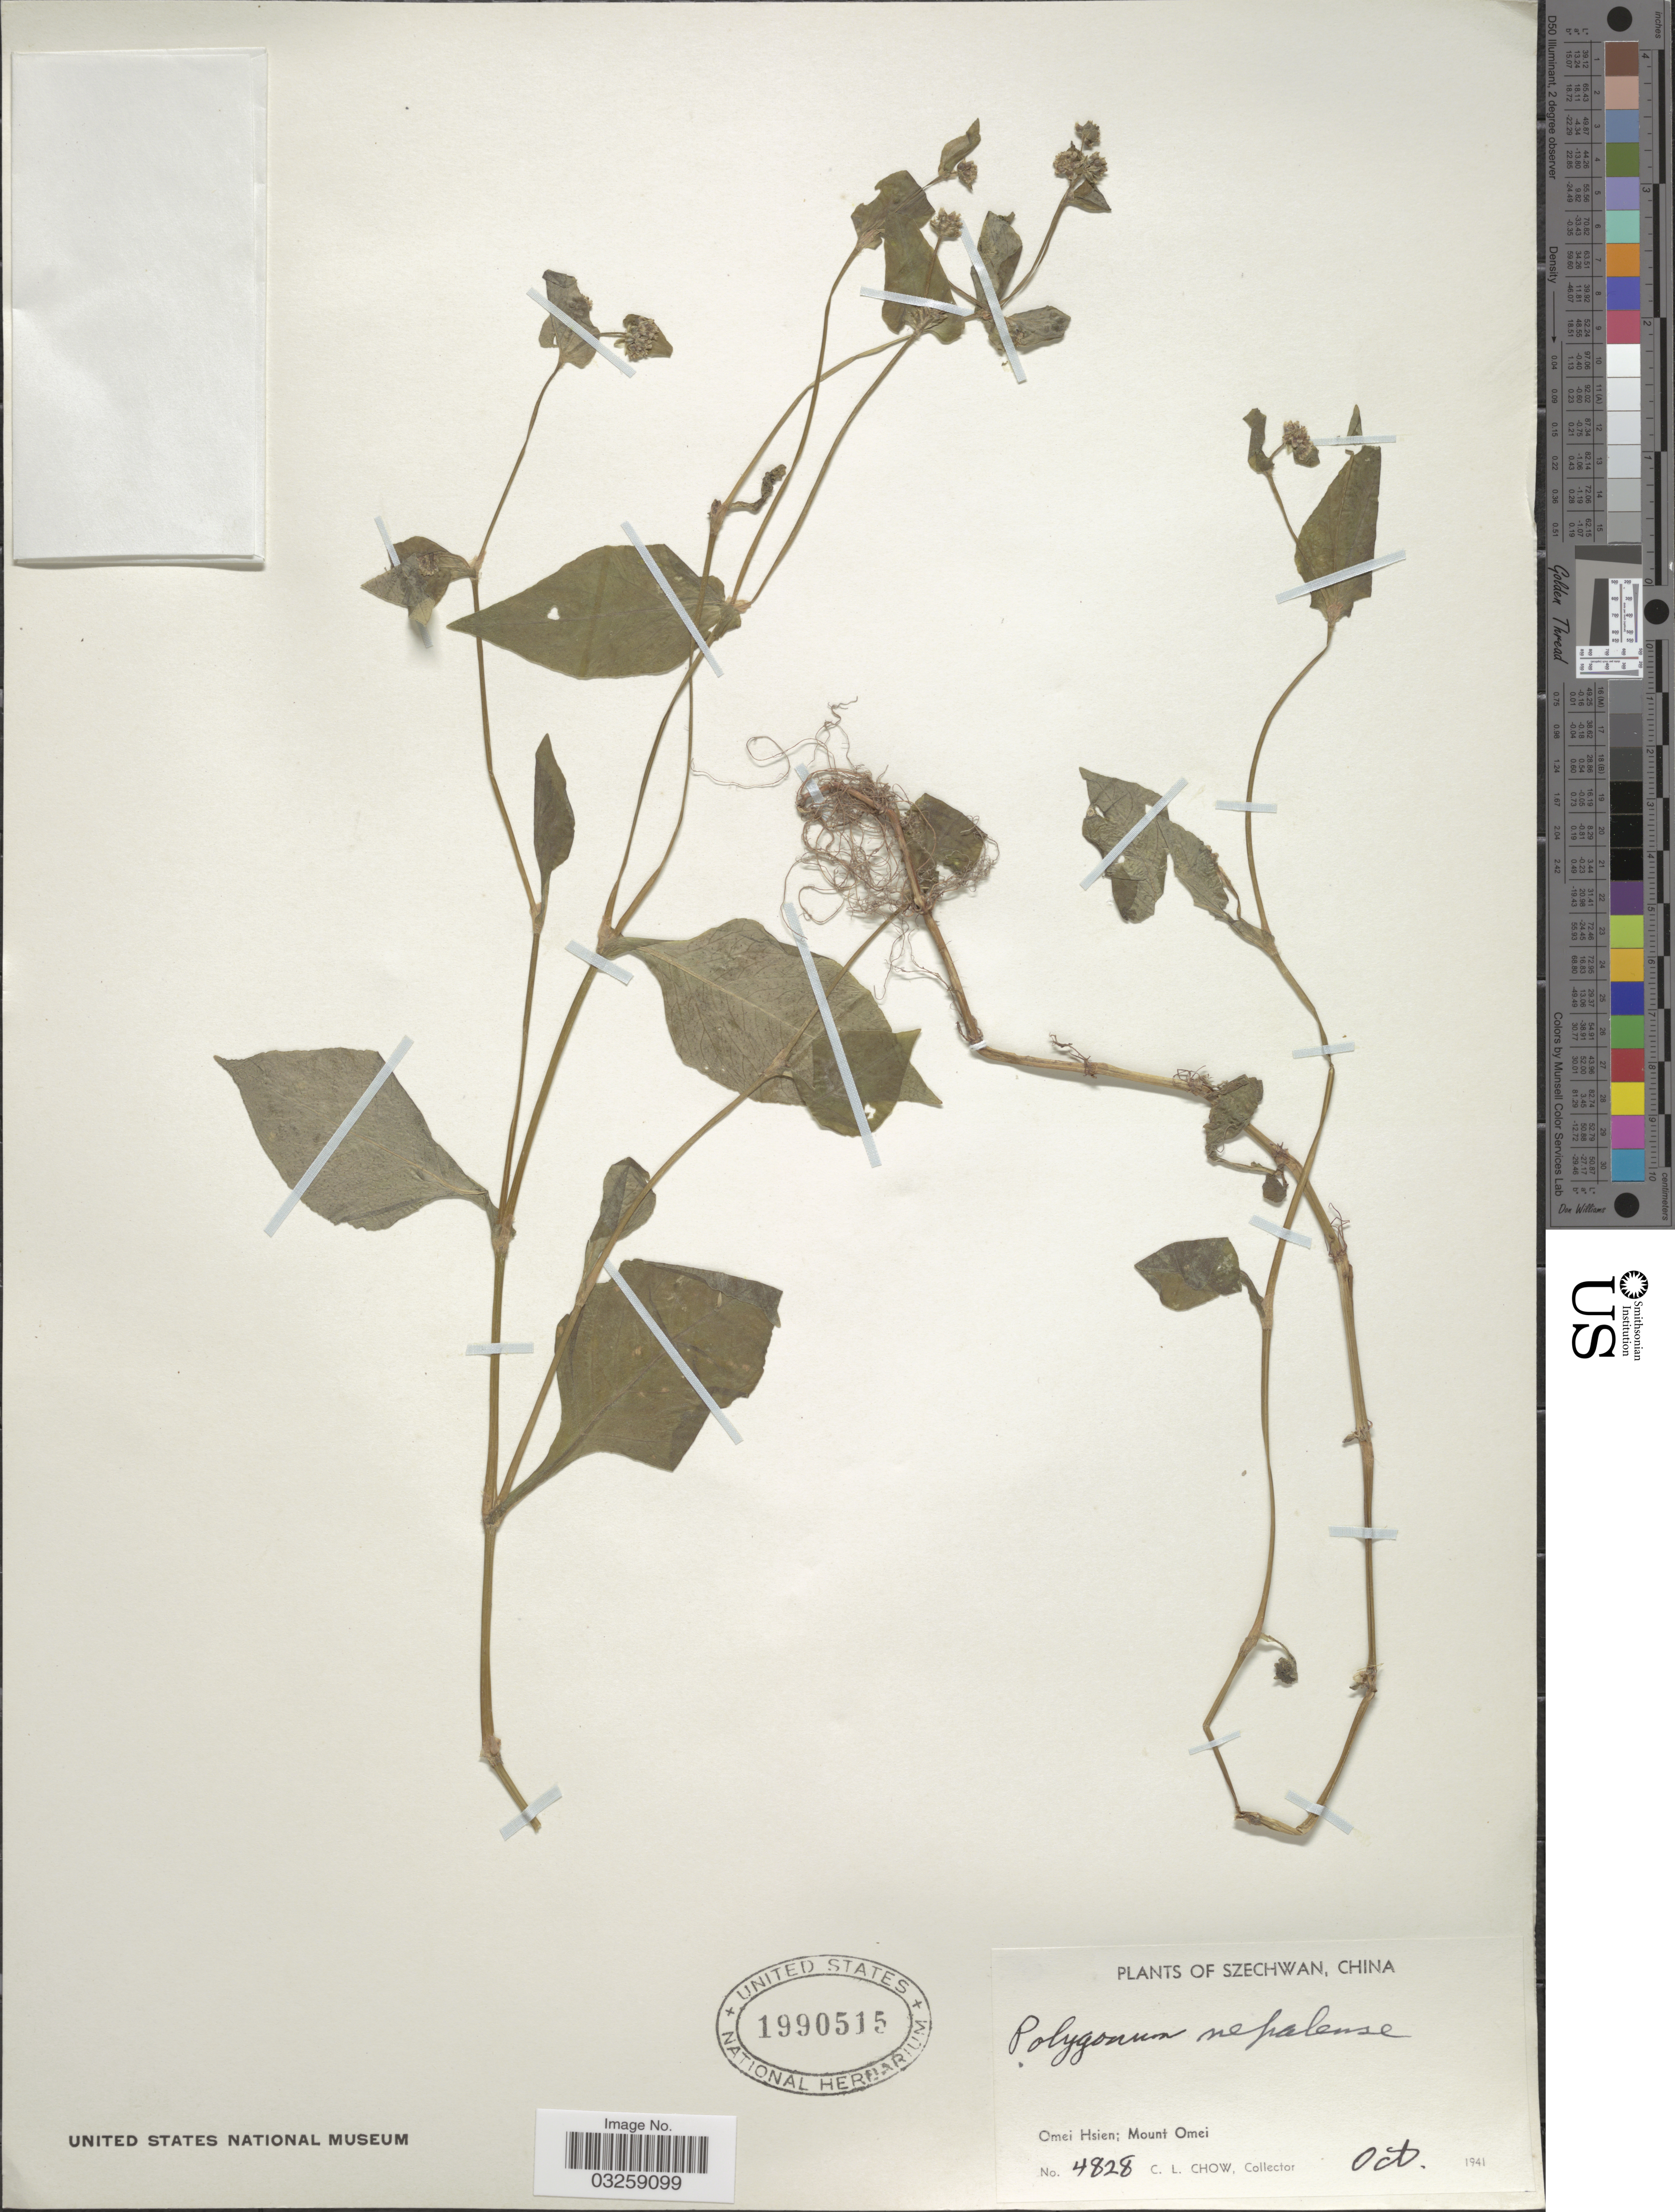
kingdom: Plantae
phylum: Tracheophyta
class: Magnoliopsida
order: Caryophyllales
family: Polygonaceae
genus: Polygonum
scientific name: Polygonum nepalense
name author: Meisn.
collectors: C. Chow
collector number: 4828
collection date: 1941-10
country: China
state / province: Sichuan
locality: Szechwan. Omei Hsien; Mount Omei.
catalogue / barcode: US 1990515